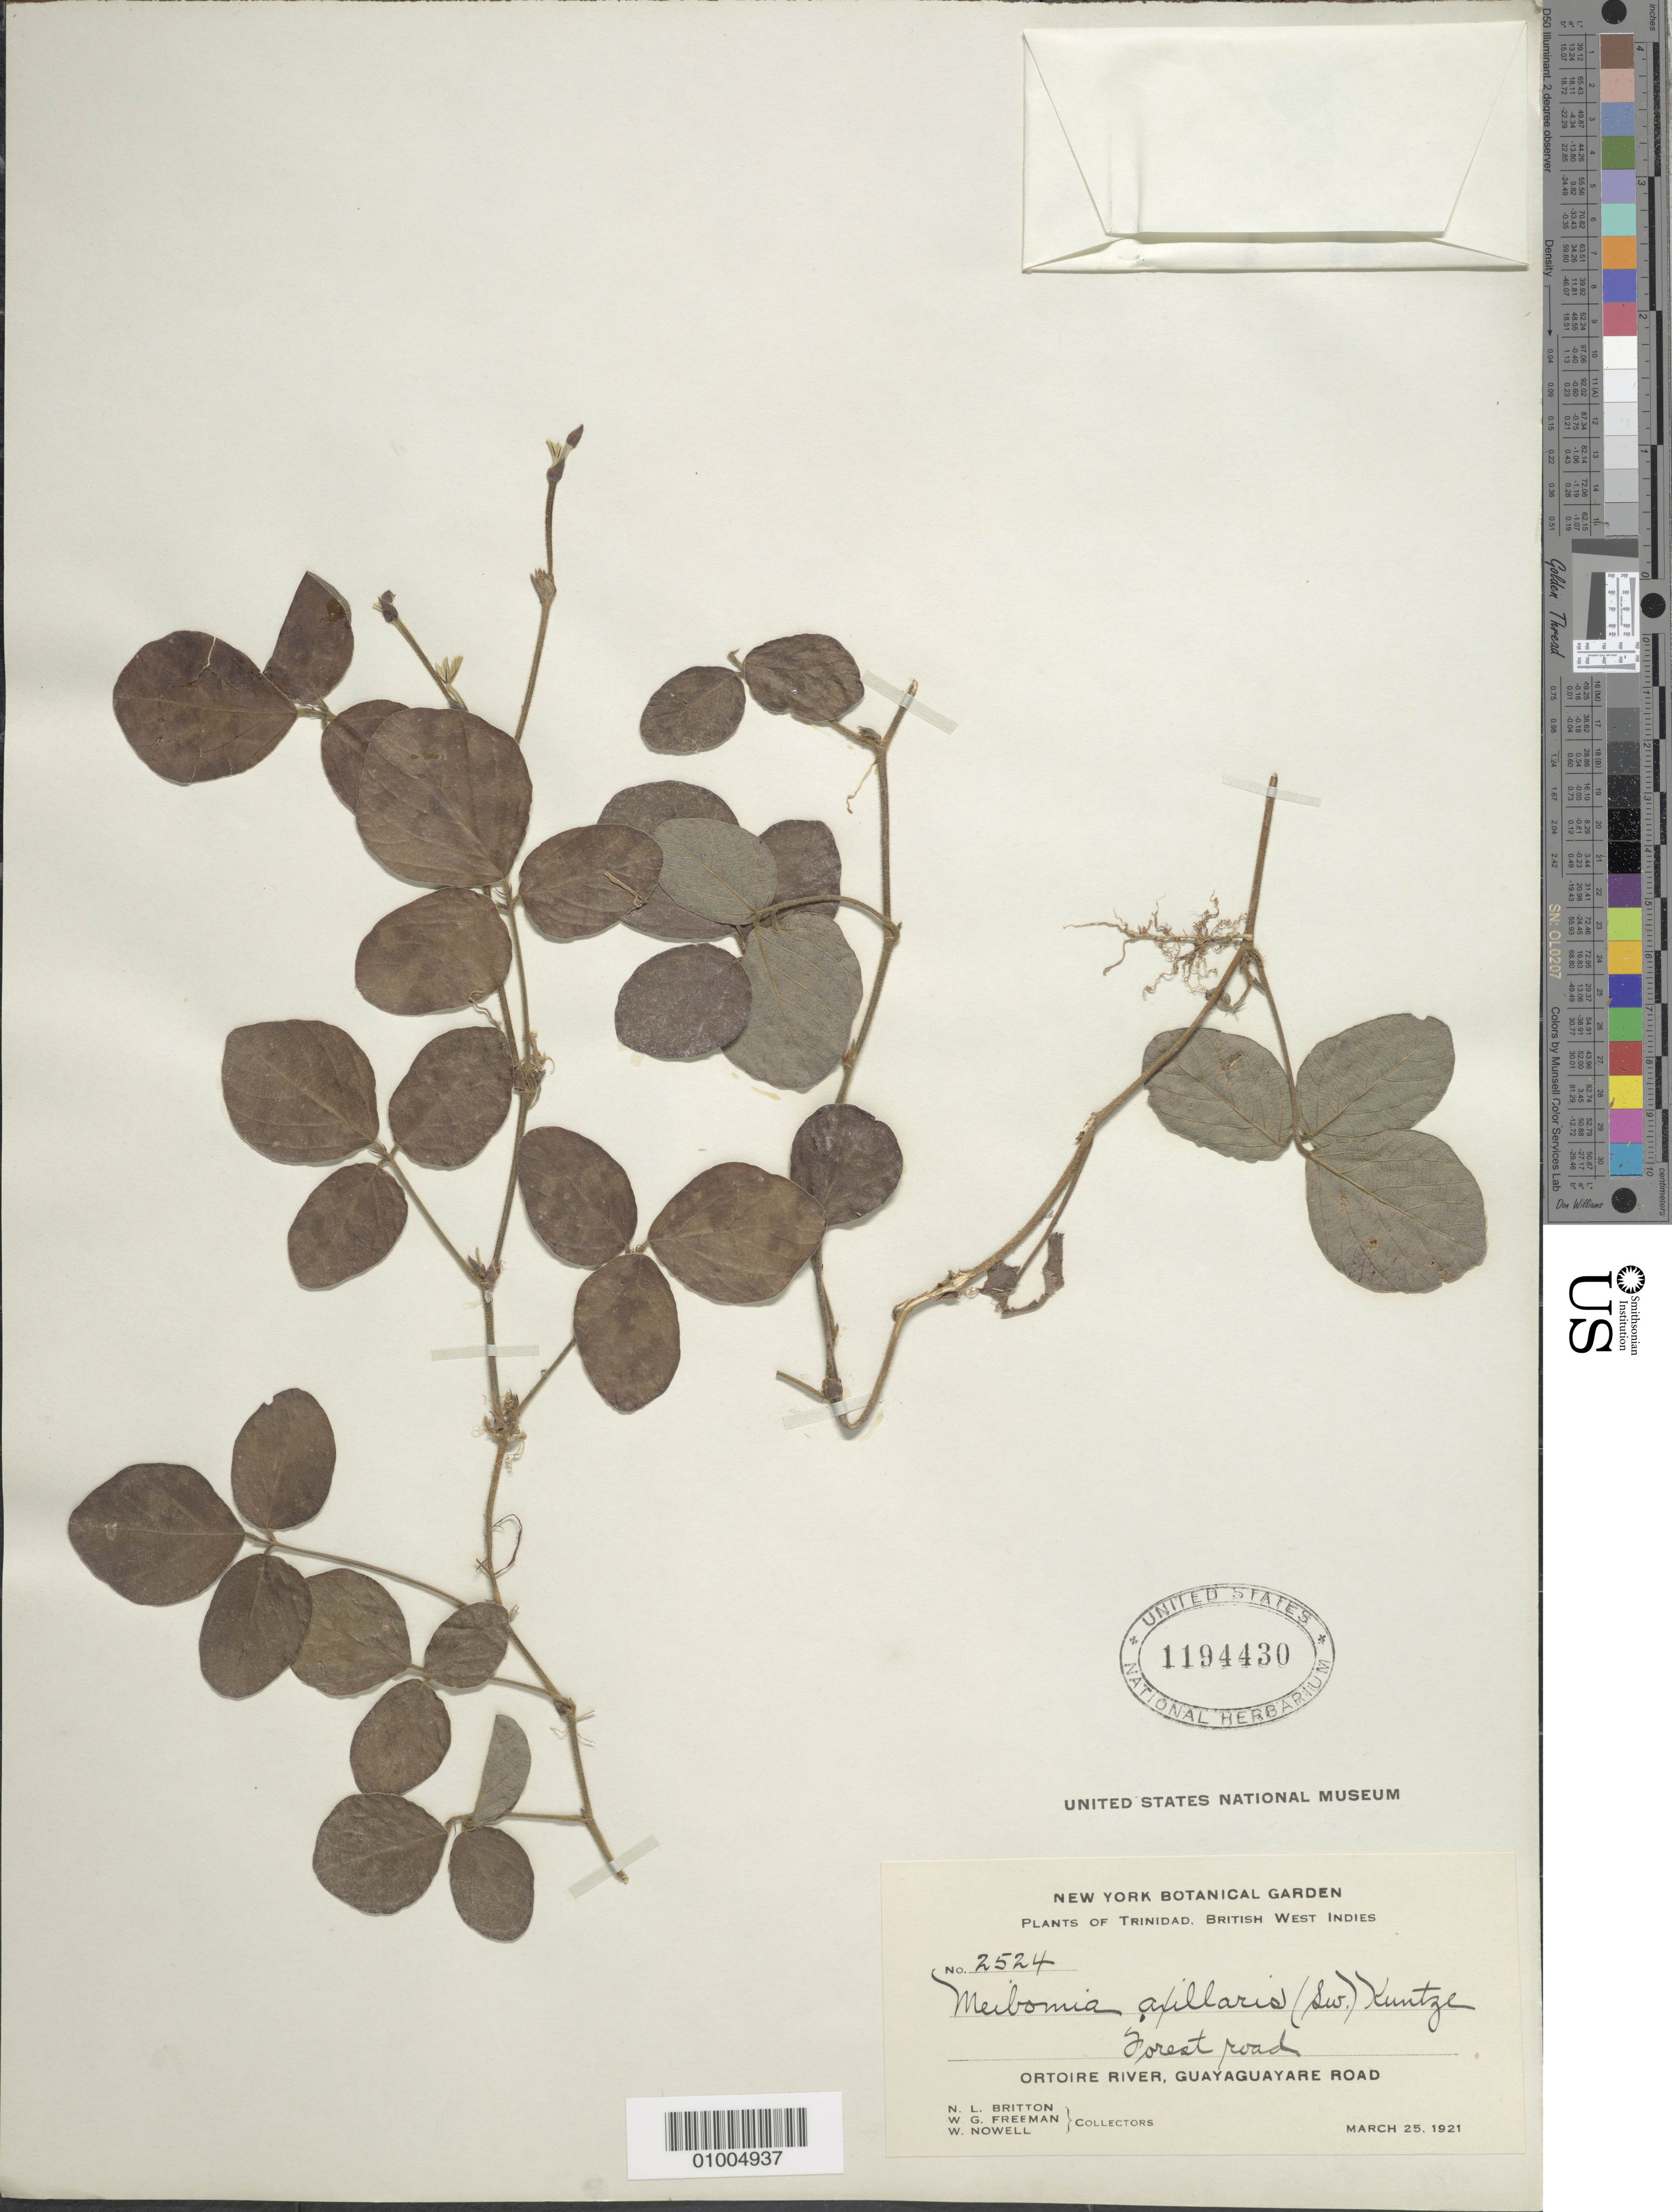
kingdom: Plantae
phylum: Tracheophyta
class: Magnoliopsida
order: Fabales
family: Fabaceae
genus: Desmodium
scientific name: Desmodium axillare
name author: (Sw.) DC.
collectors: N. Britton, W. Freeman & W. Freeman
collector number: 2524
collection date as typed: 24 Mar 1921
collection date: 1921-03-24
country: Trinidad and Tobago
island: Trinidad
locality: Ortoire River, Guayaguayare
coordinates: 0 N, 0 E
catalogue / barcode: US 1194430